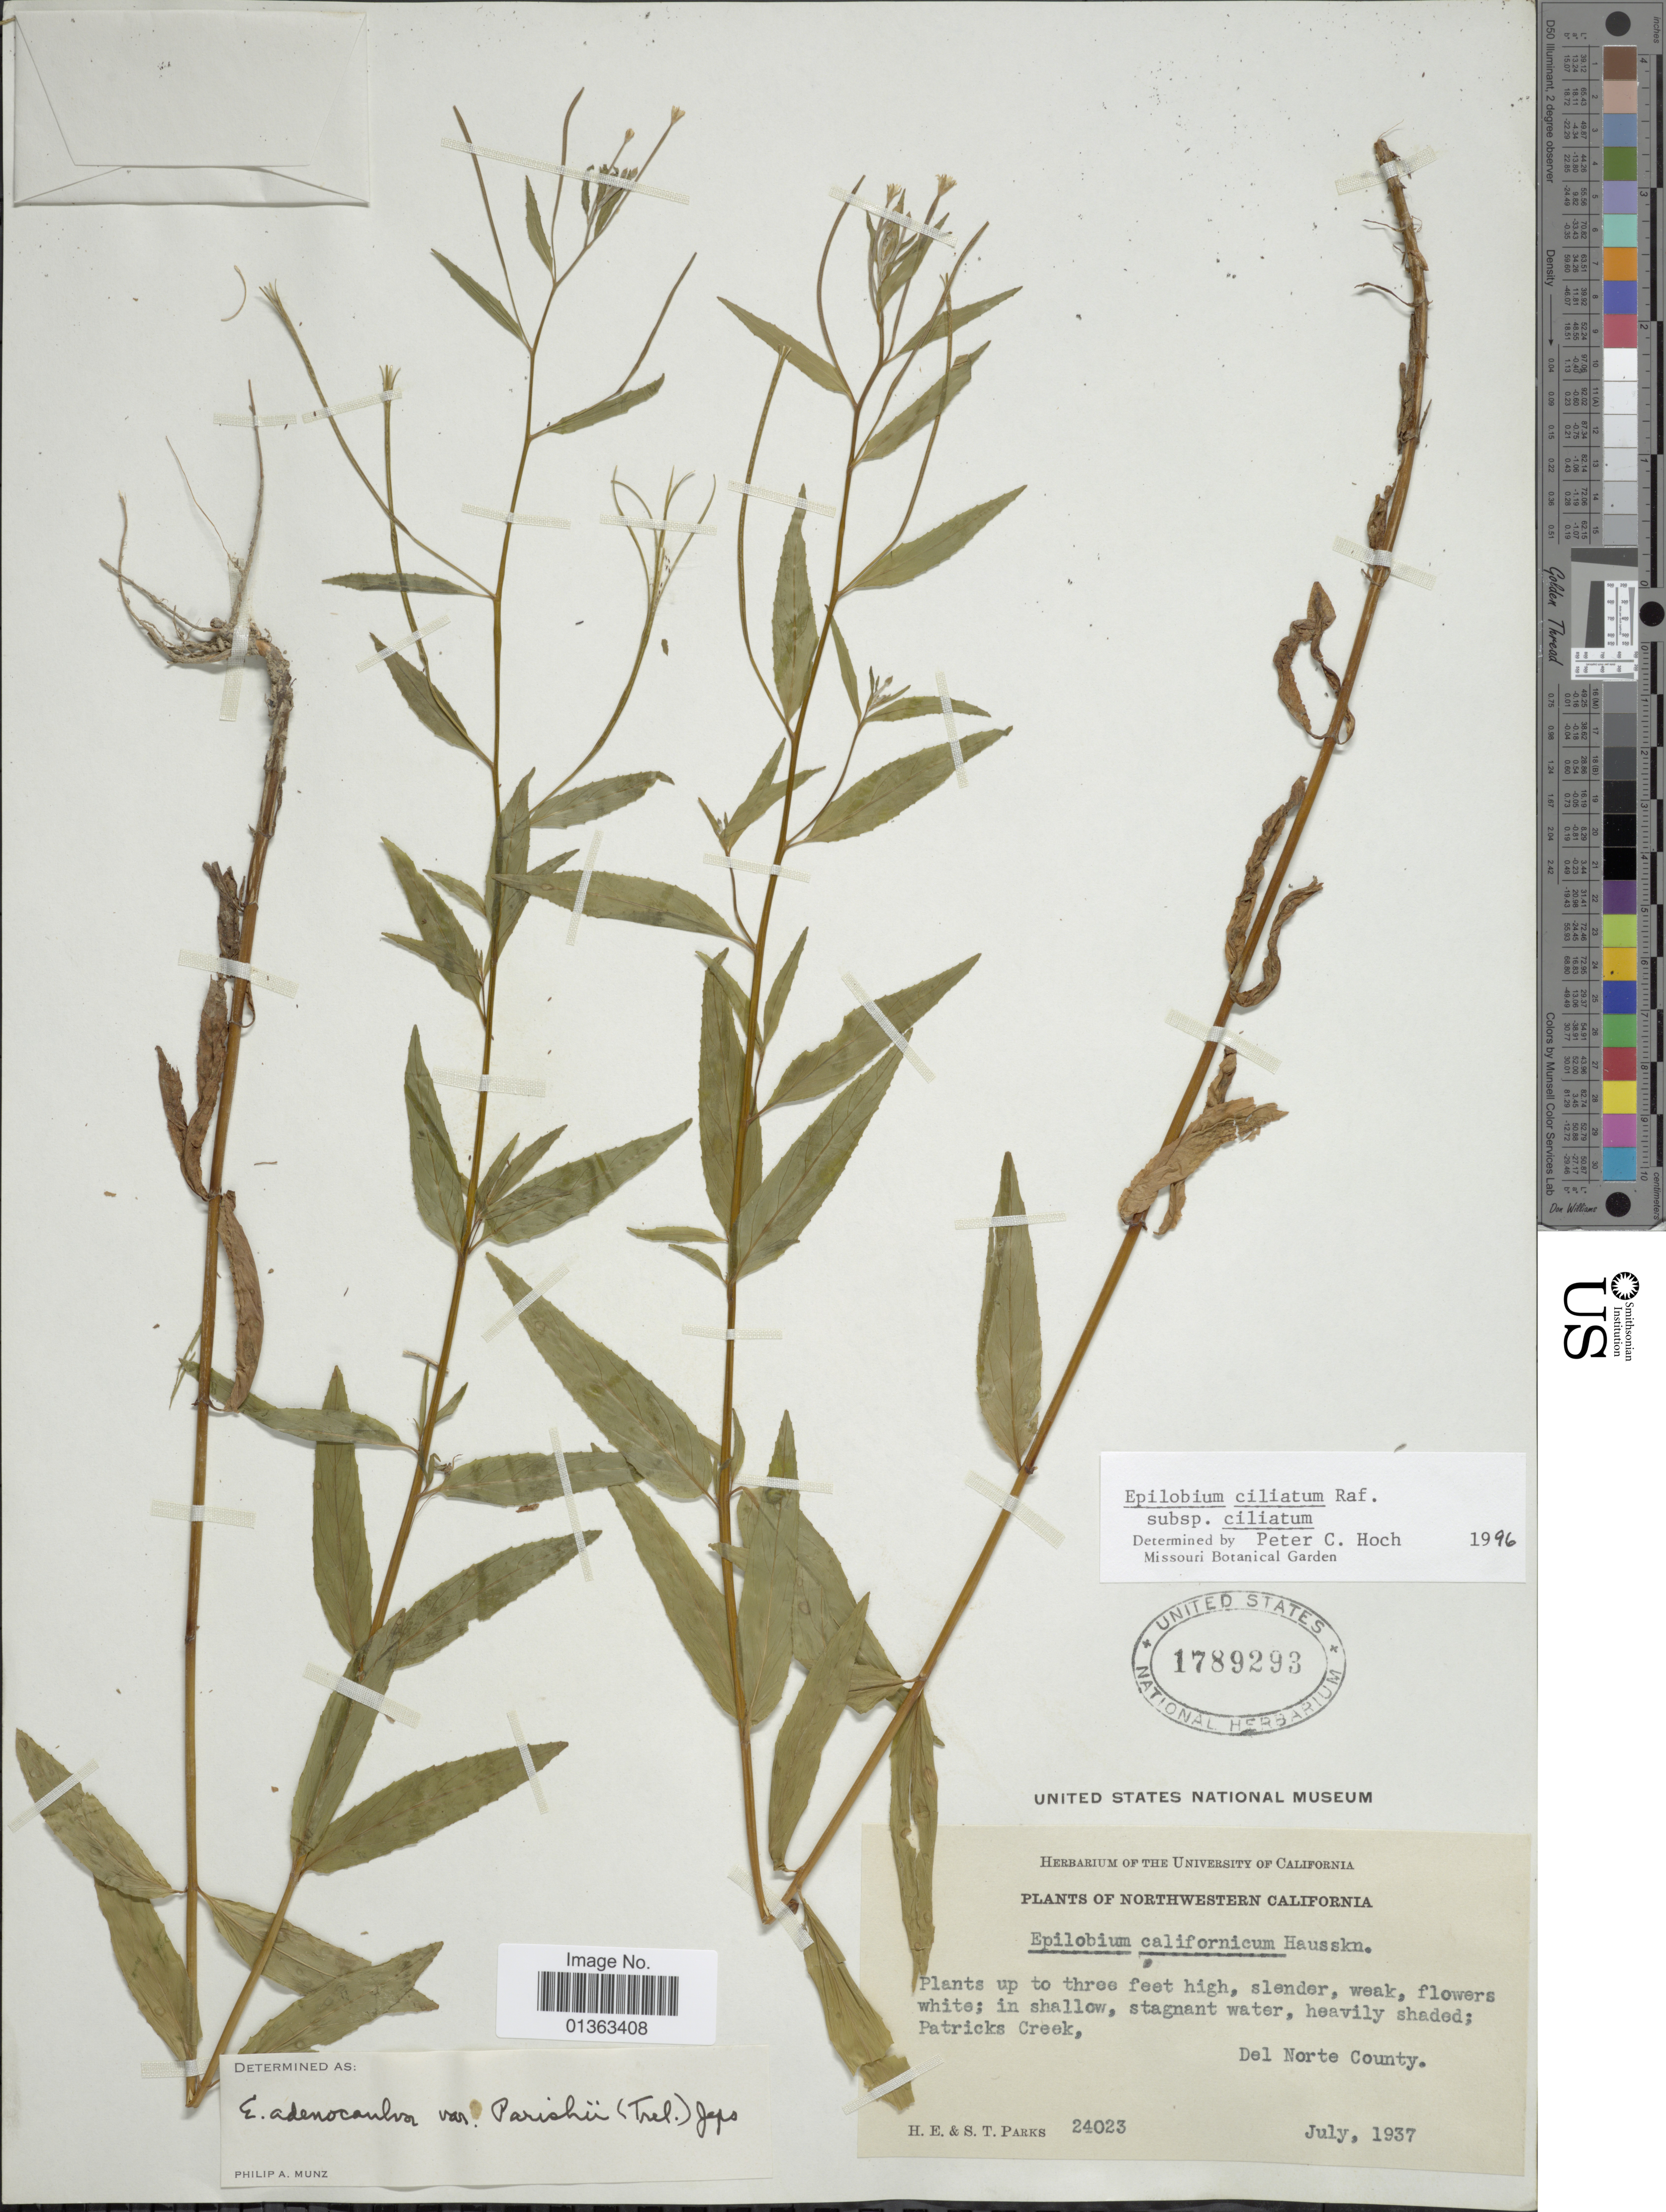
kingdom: Plantae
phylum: Tracheophyta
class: Magnoliopsida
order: Myrtales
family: Onagraceae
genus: Epilobium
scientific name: Epilobium ciliatum subsp. ciliatum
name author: Raf.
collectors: H. E. Parks & S. Parks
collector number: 24023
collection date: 1937-07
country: United States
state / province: California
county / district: Del Norte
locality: Northwestern California. Patricks Creek, Del Norte County.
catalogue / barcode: US 1789293